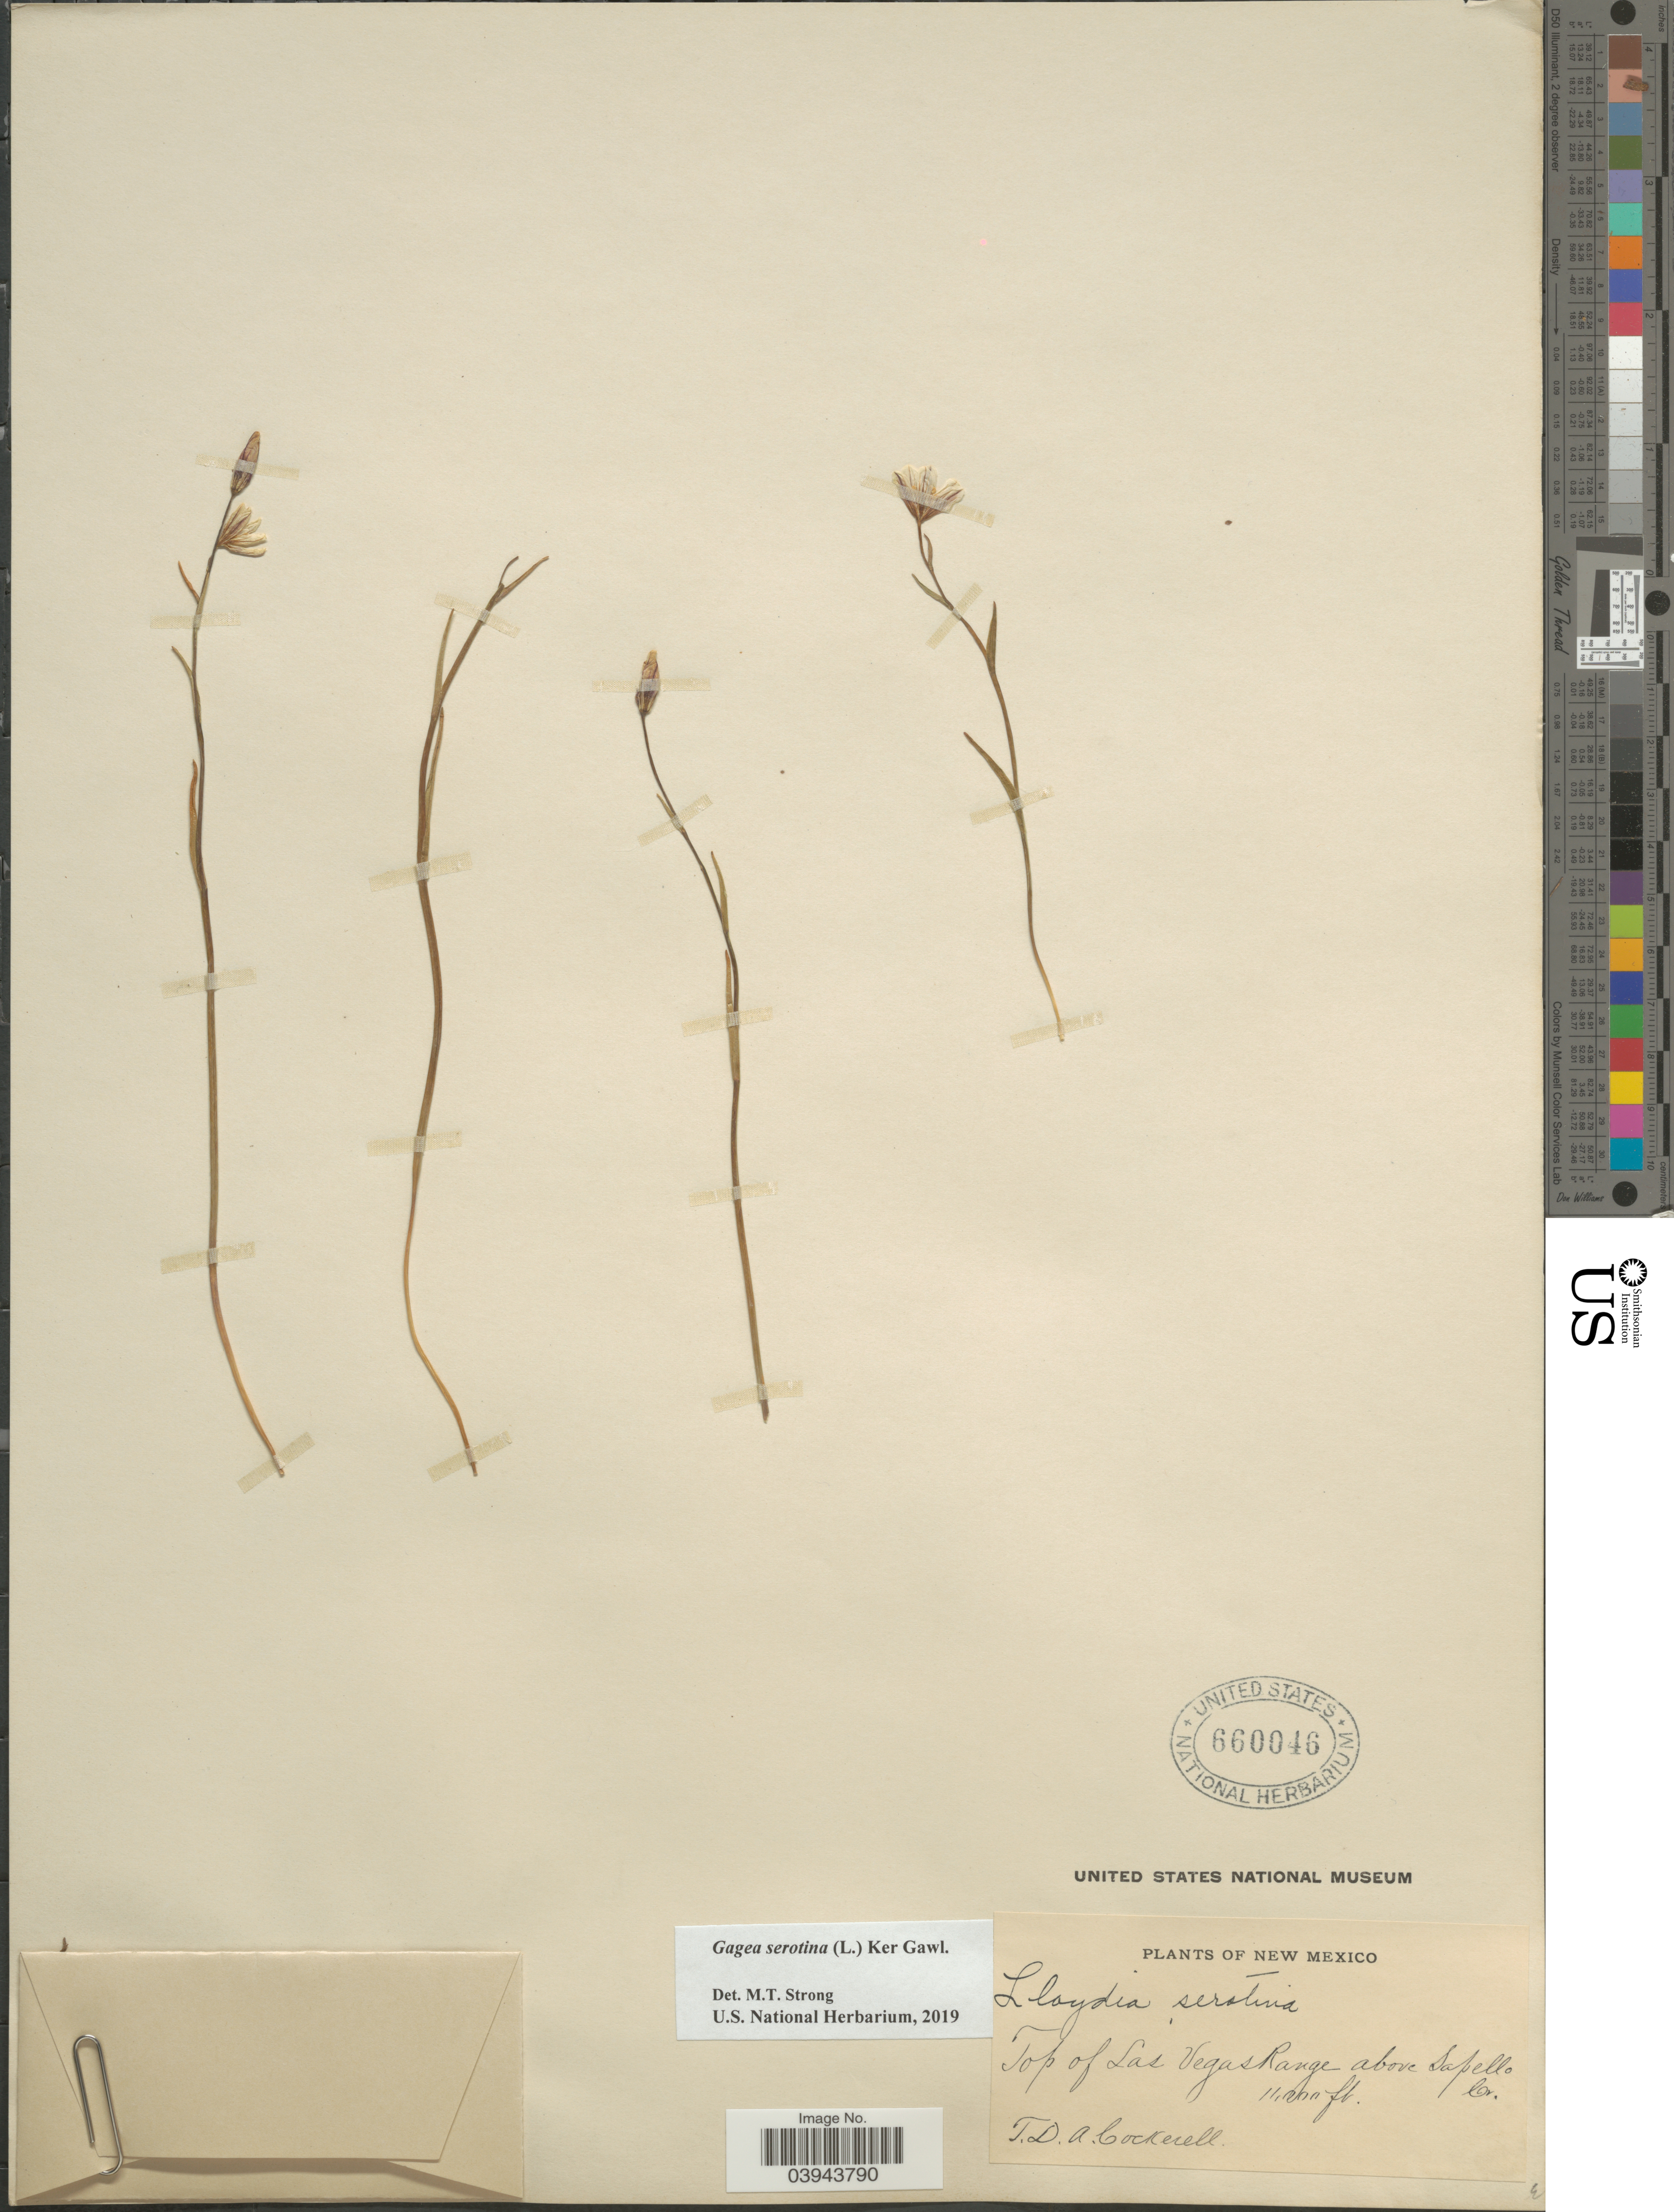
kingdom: Plantae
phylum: Tracheophyta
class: Liliopsida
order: Liliales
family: Liliaceae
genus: Lloydia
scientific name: Lloydia serotina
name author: (L.) Salisb. ex Rchb.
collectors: T. Cockerell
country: United States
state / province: New Mexico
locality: Top of Las Vegas Range above Sapello Cr.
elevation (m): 3353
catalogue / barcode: US 660046